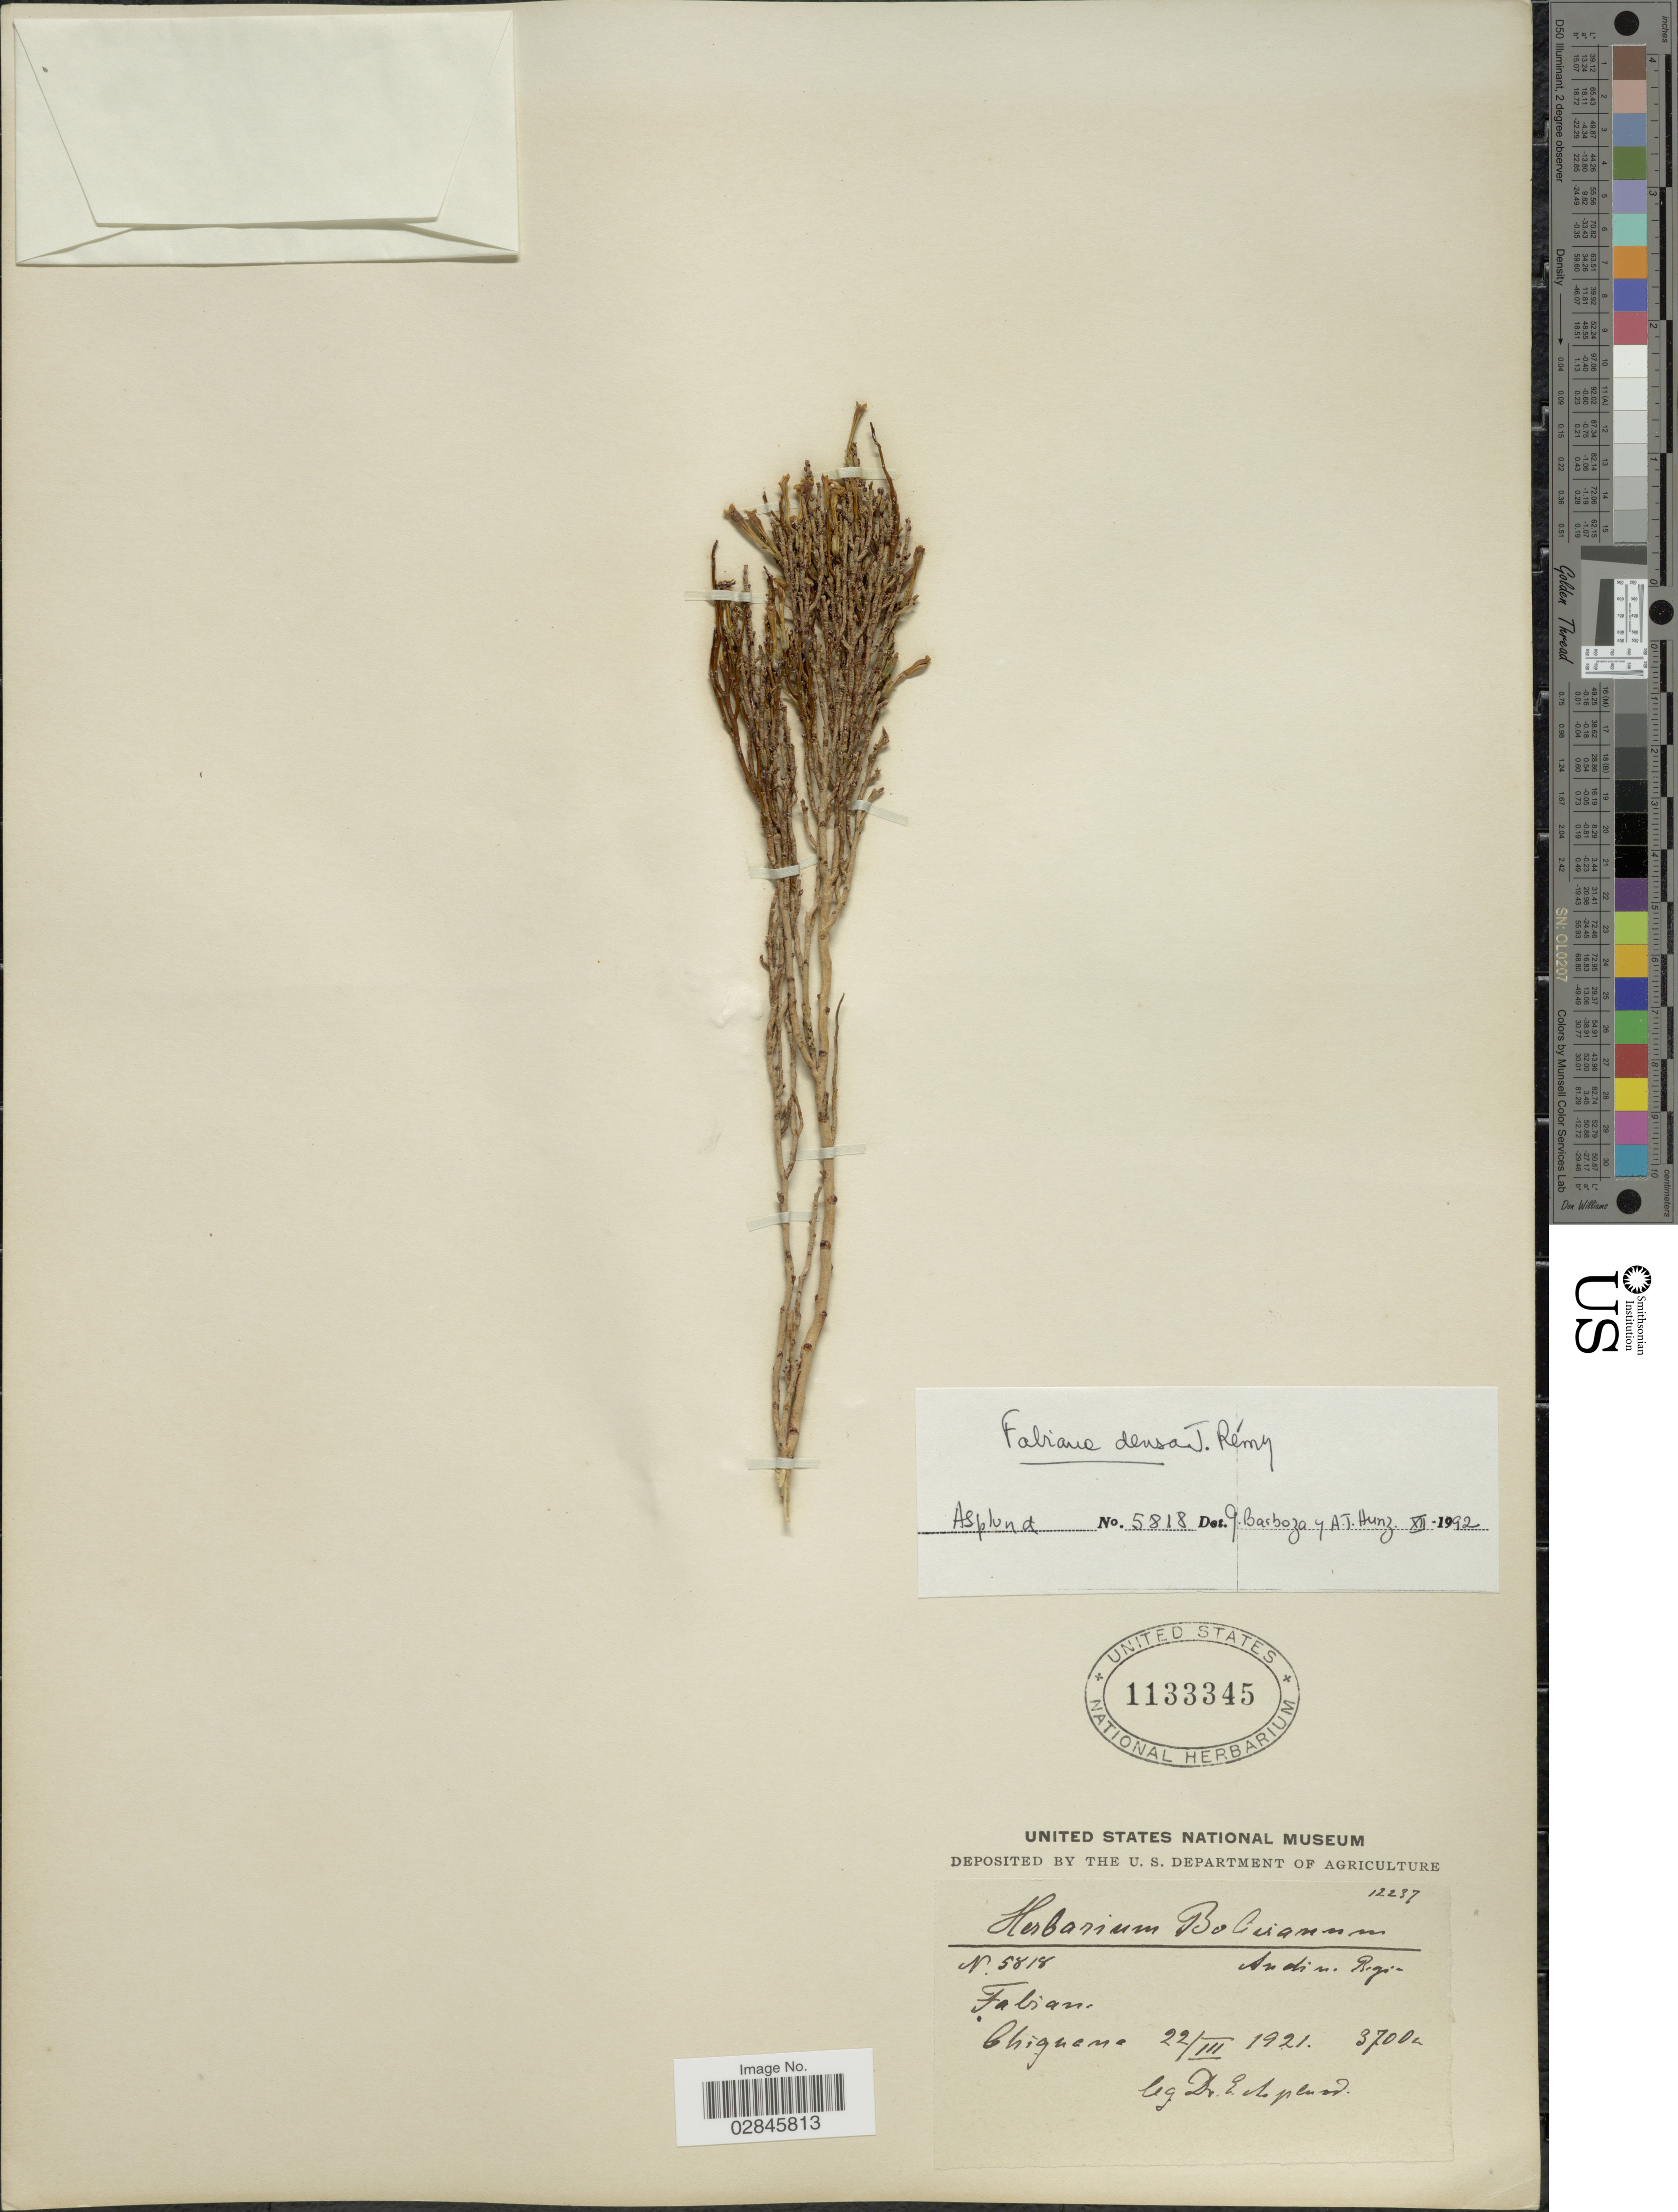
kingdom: Plantae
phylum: Tracheophyta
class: Magnoliopsida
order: Solanales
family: Solanaceae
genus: Fabiana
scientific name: Fabiana densa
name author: Remy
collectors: E. Asplund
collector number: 5818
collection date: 1921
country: Bolivia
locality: Chiguana.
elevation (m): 3700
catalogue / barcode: US 1133345